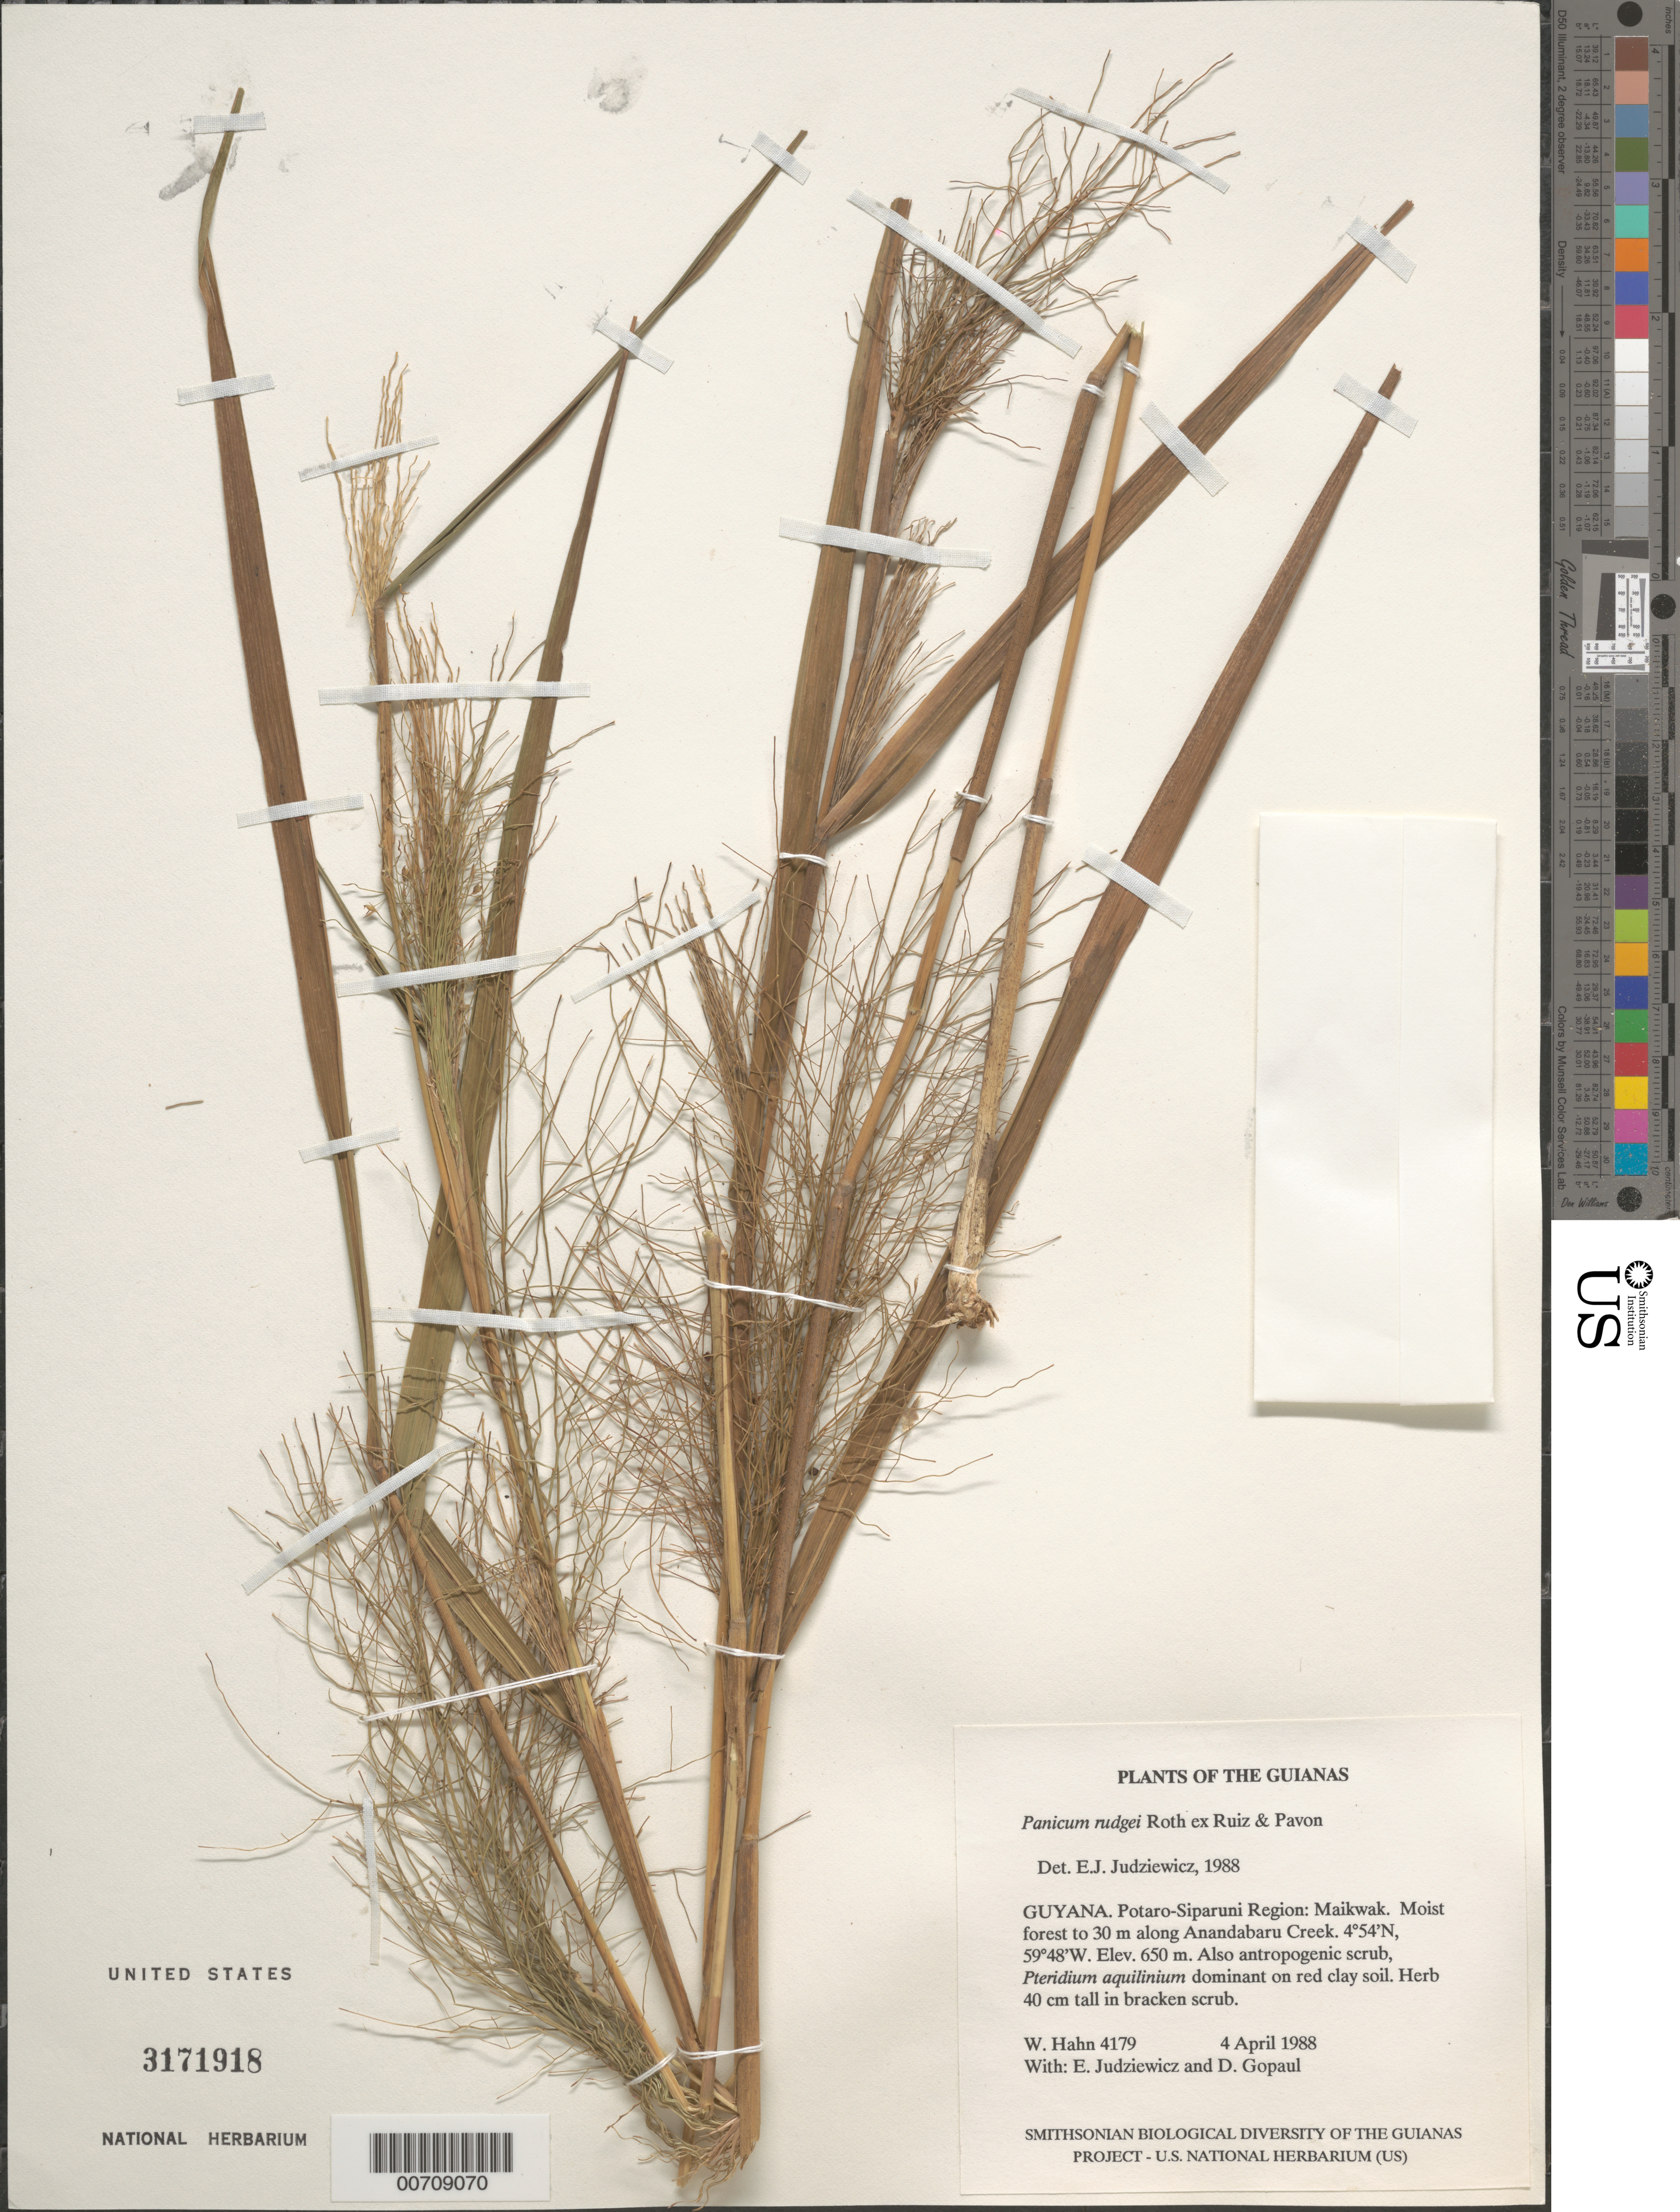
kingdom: Plantae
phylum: Tracheophyta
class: Liliopsida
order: Poales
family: Poaceae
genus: Panicum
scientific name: Panicum rudgei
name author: Roem. & Schult.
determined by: Judziewicz, E. J.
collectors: W. Hahn, E. J. Judziewicz & D. Gopaul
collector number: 4179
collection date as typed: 4 April 1988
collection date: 1988-04-04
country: Guyana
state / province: Potaro-Siparuni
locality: Maikwak, along Anandabaru Creek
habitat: Moist forest to 30 m. Also antropogenic scrub, Pteridium aquilinium dominant. Red clay soil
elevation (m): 650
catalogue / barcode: US 3171918